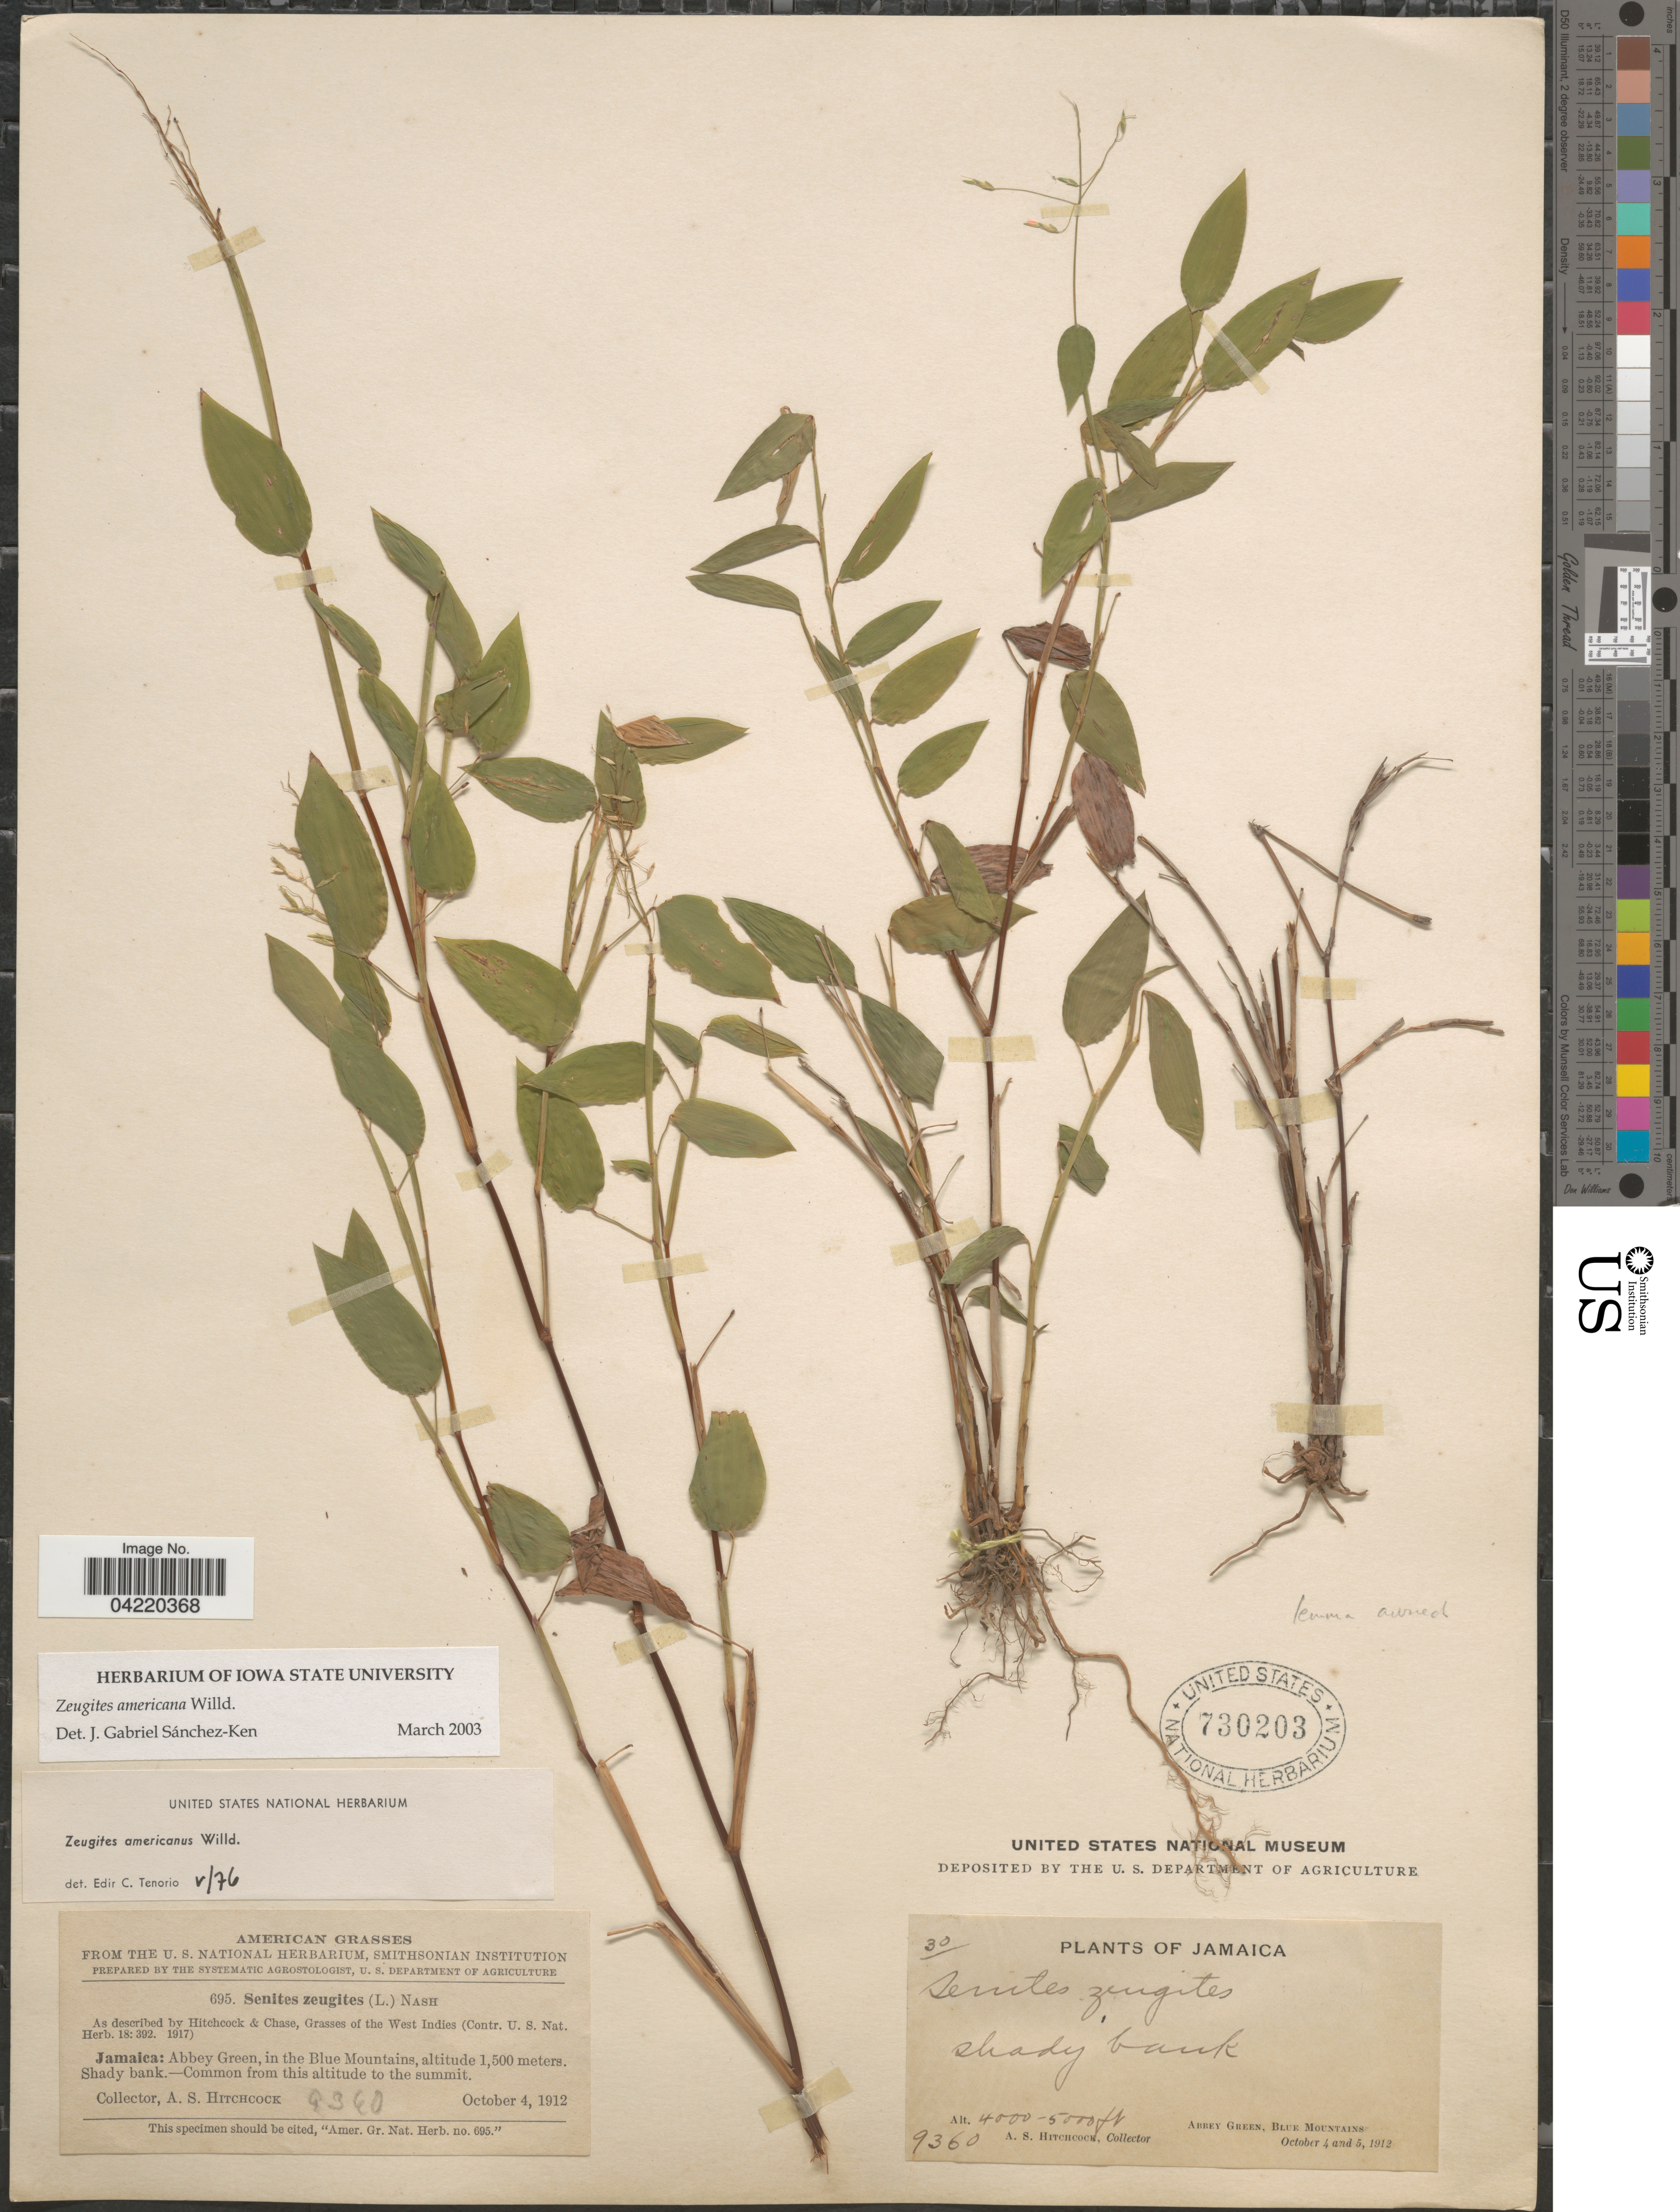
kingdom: Plantae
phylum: Tracheophyta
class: Liliopsida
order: Poales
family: Poaceae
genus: Zeugites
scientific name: Zeugites americanus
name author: Willd.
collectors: A. S. Hitchcock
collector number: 9360/695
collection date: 1912-10-04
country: Jamaica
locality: Abbey Green, in the Blue Mountains.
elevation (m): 1500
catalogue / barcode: US 730203